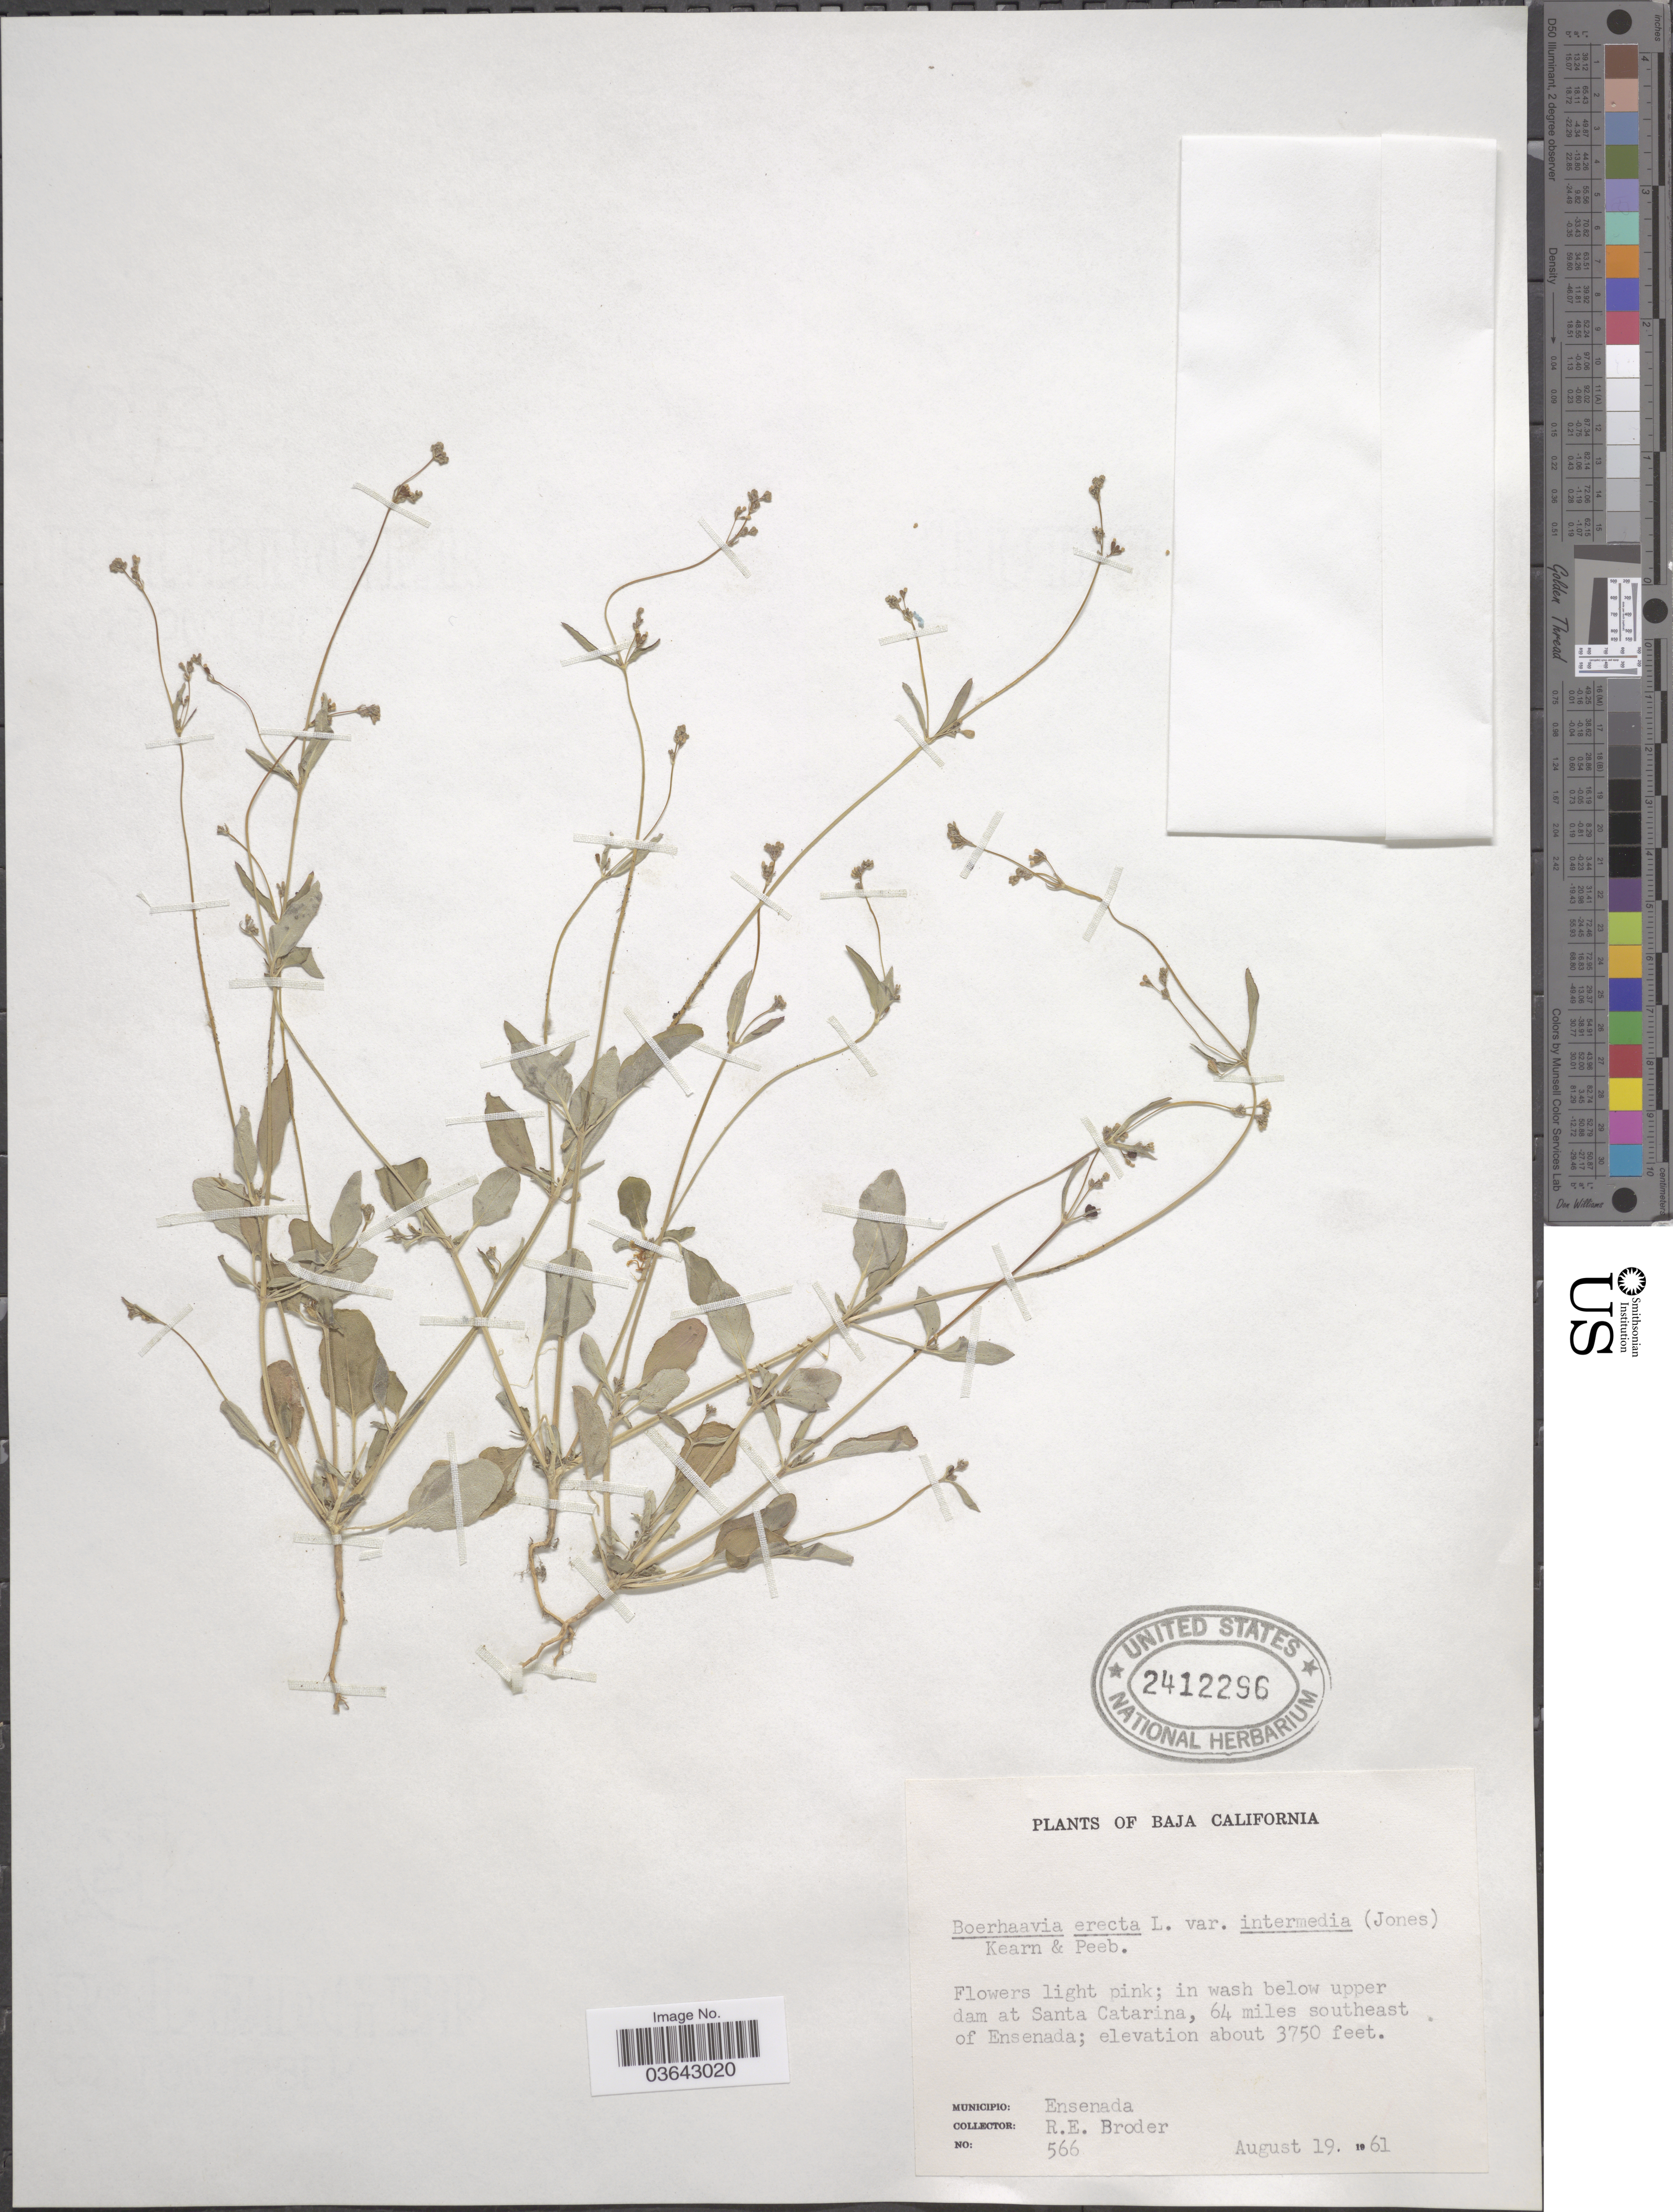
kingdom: Plantae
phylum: Tracheophyta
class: Magnoliopsida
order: Caryophyllales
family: Nyctaginaceae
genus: Boerhavia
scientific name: Boerhavia erecta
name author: L.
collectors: R. Broder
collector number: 566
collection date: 1961-08-19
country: Mexico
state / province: Baja California Norte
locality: In wash below upper dam at Santa Catarina, 64 miles southeast of Ensenada. Municipio: Ensenada.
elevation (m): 1143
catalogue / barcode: US 2412296